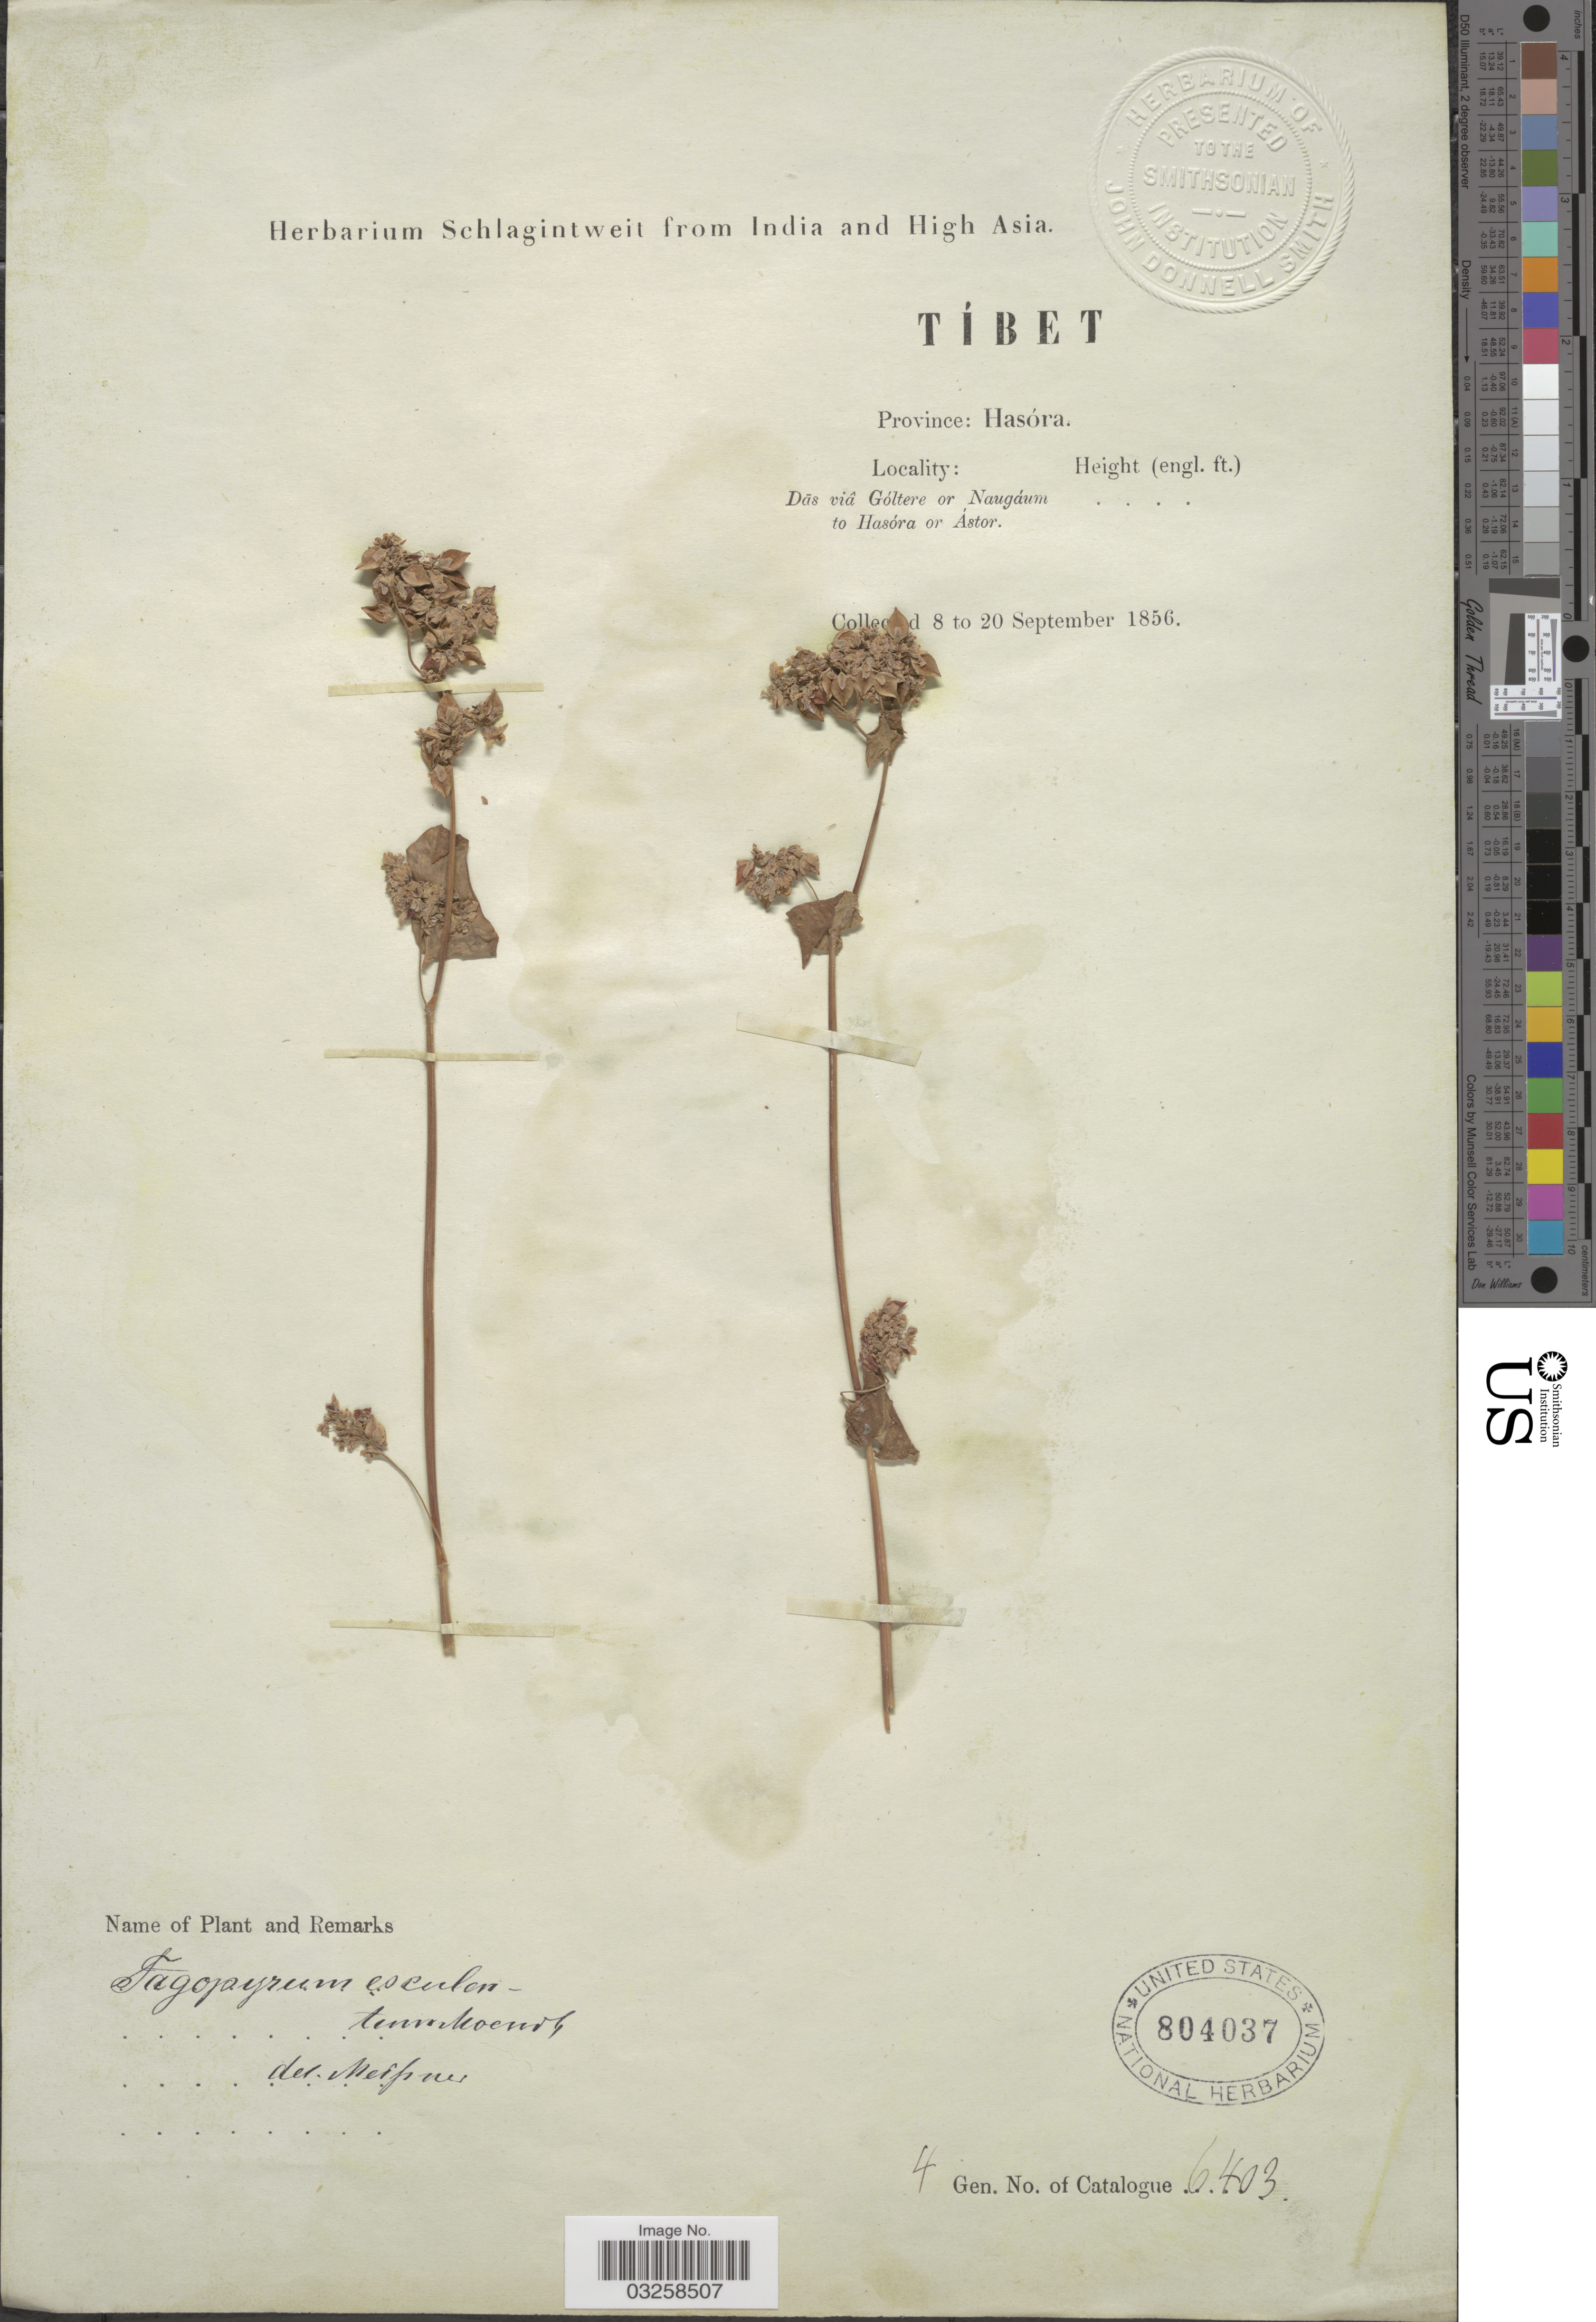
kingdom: Plantae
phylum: Tracheophyta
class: Magnoliopsida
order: Caryophyllales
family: Polygonaceae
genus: Polygonum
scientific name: Polygonum fagopyrum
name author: L.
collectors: ex herb. Schlagintweit from India and High Asia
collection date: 1856-09-08/1856-09-20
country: China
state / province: Xizang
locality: Tíbet. Province: Hasóra. Dãs viâ Góltere or Naugáum to Hasóra or Ástor.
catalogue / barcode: US 804037